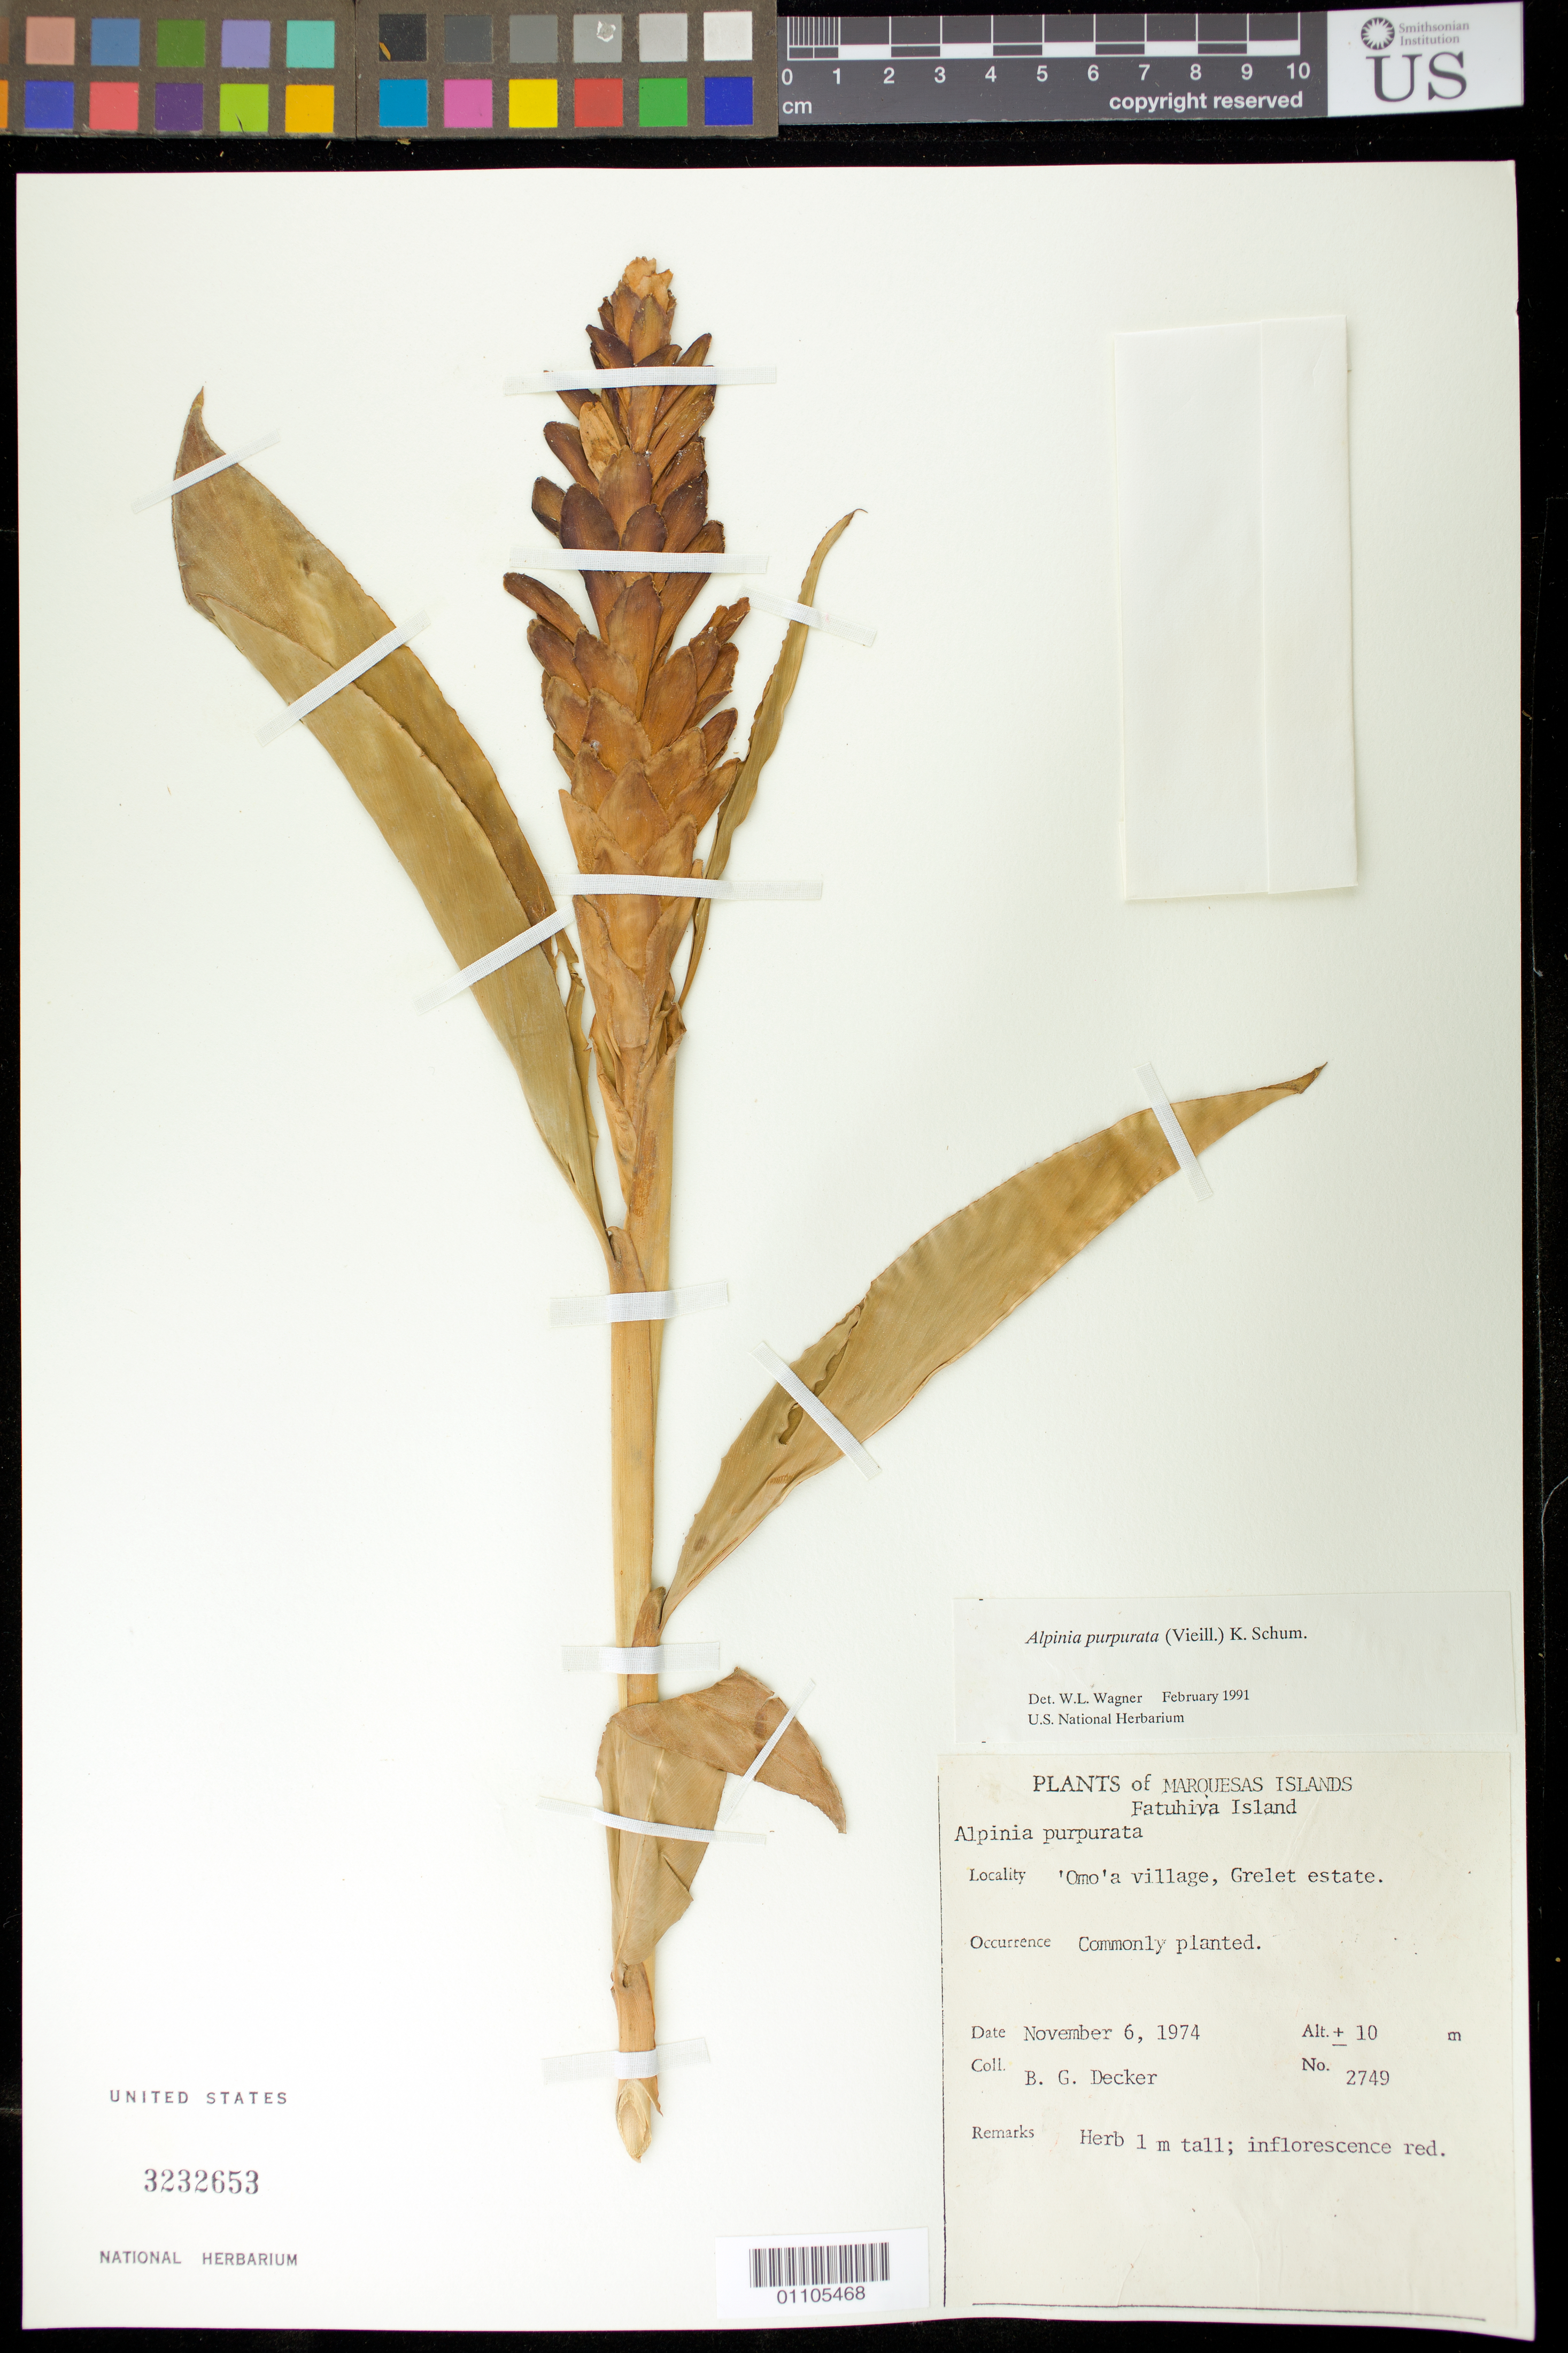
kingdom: Plantae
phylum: Tracheophyta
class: Liliopsida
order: Zingiberales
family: Zingiberaceae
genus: Alpinia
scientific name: Alpinia purpurata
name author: (Veill.) K. Schum.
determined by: Wagner, W. L., (BOT), Smithsonian Institution - National Museum of Natural History (UNITED STATES)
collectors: B. G. Decker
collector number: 2749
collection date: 1974-11-06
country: French Polynesia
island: Fatu Hiva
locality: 'Omo'a village, Grelet estate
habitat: Commonly planted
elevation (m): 10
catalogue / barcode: US 3232653